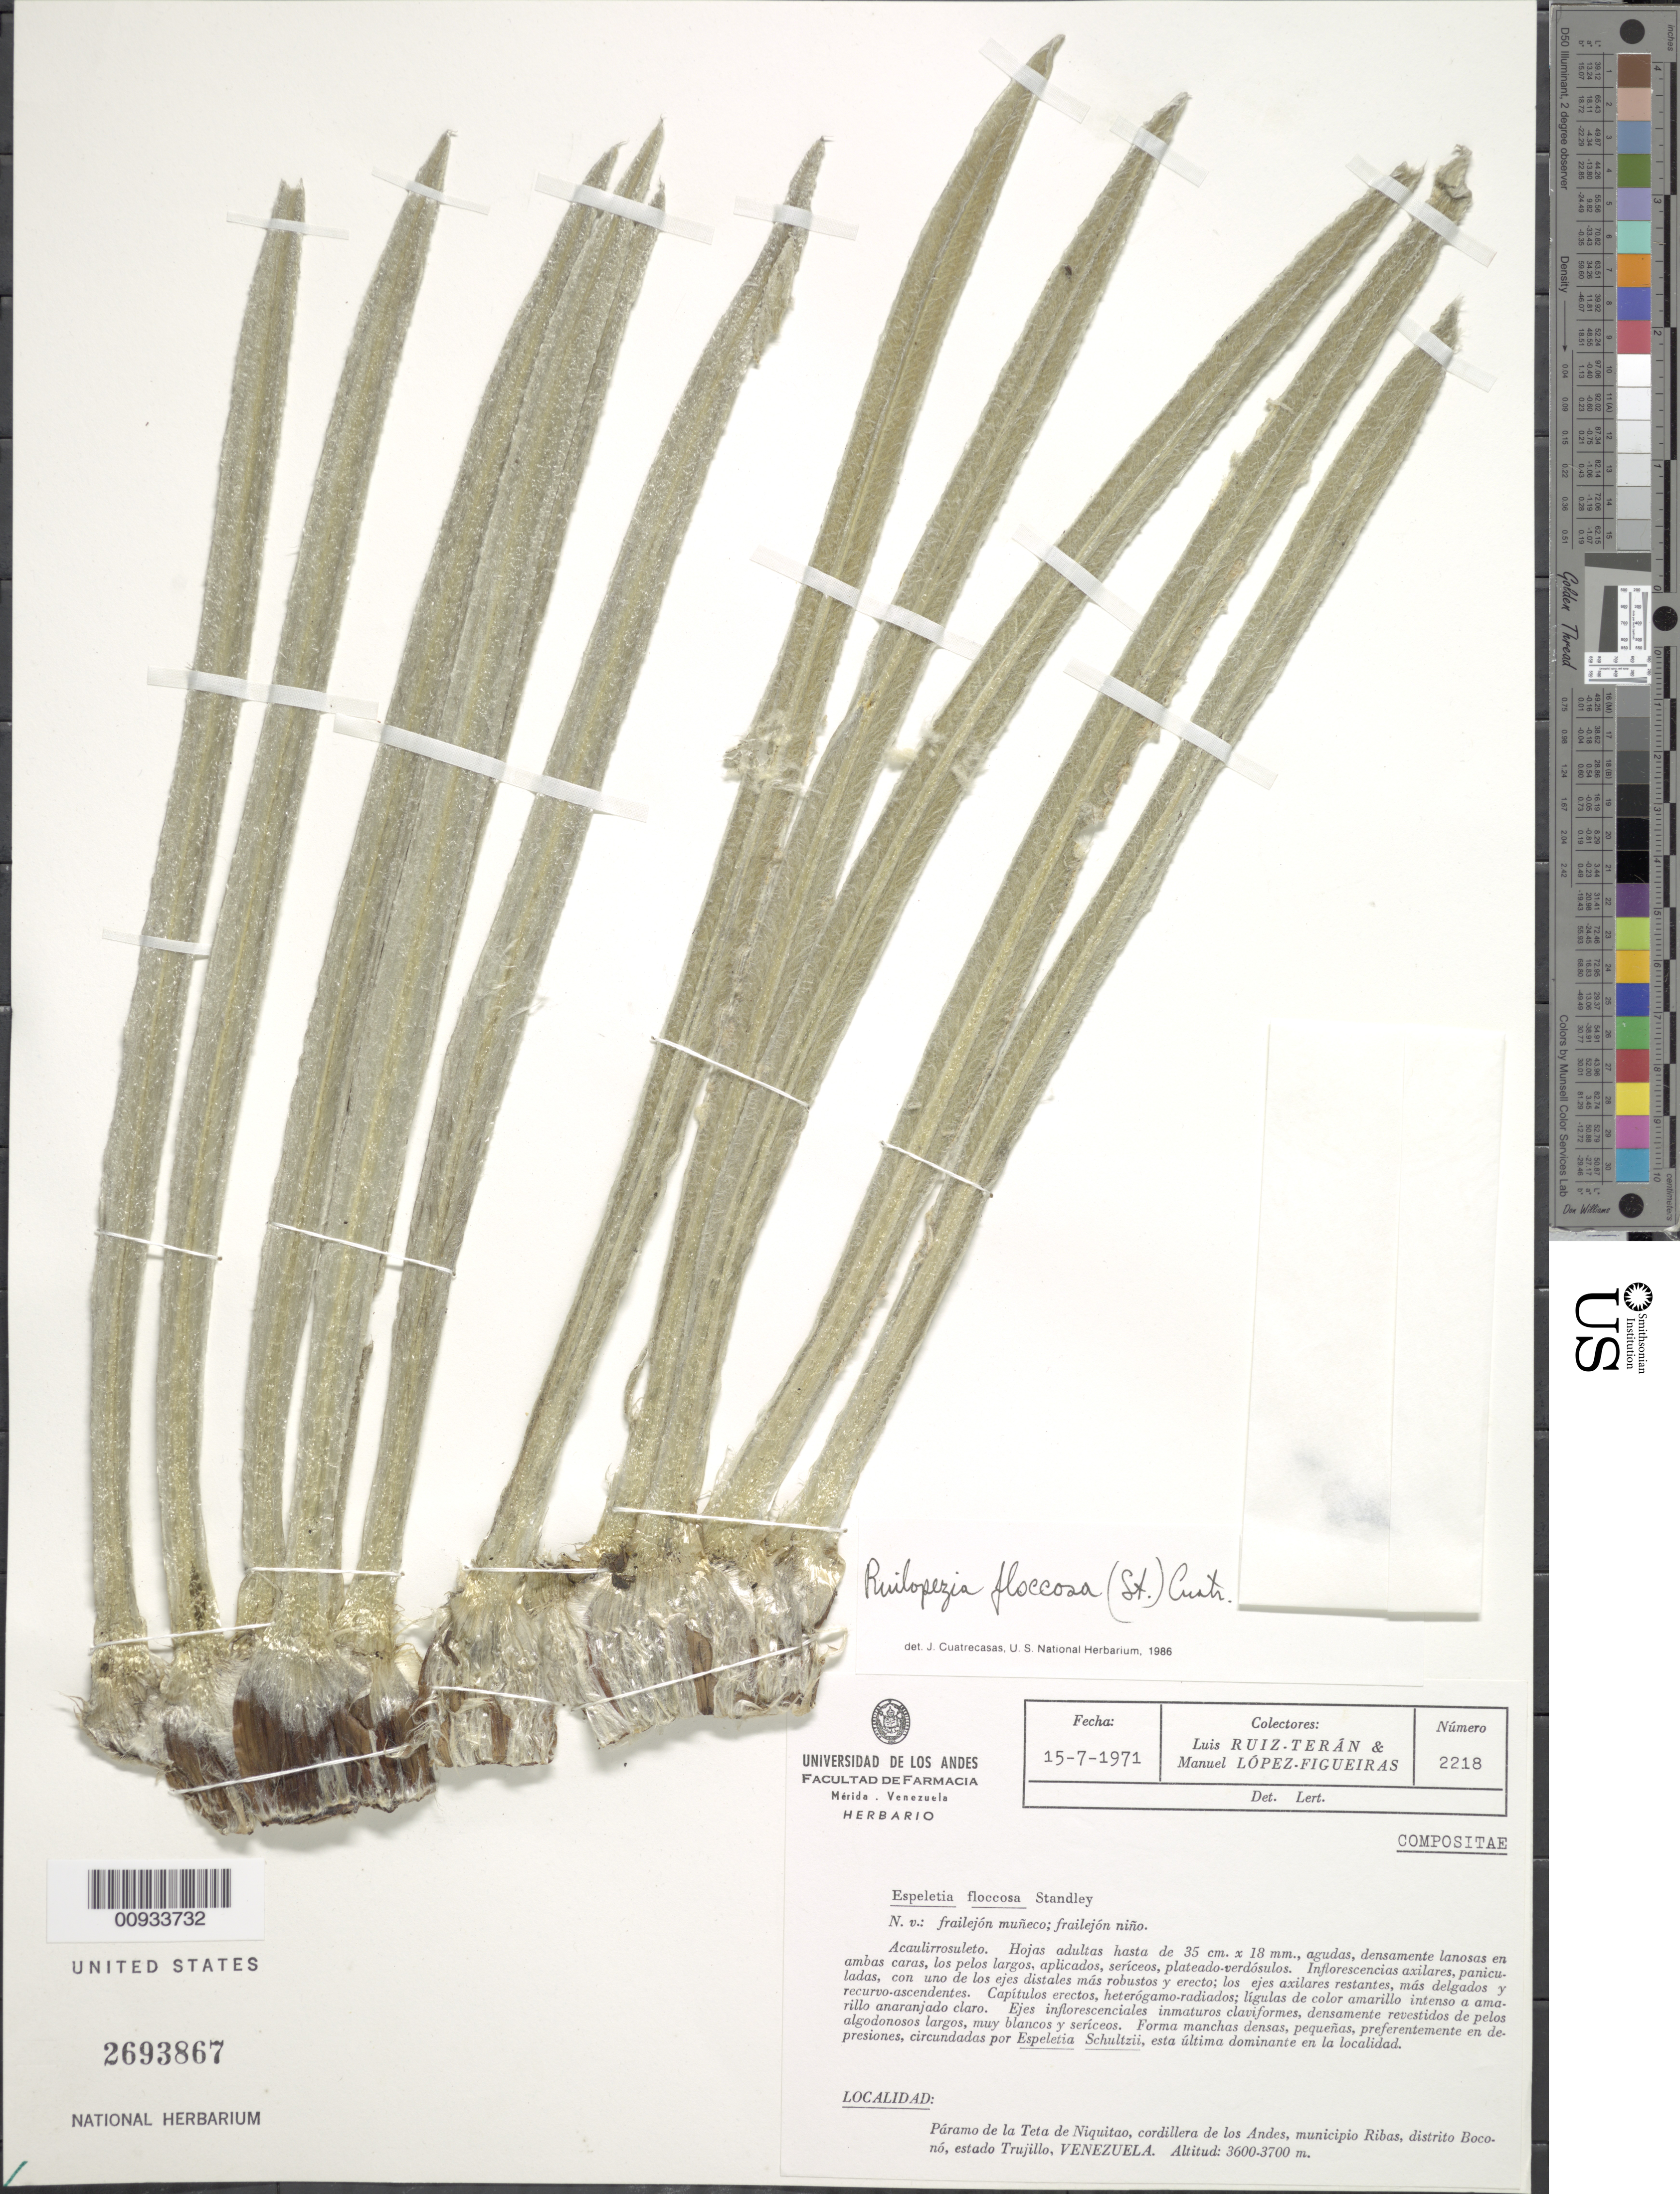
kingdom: Plantae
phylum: Tracheophyta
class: Magnoliopsida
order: Asterales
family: Asteraceae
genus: Ruilopezia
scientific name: Ruilopezia floccosa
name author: (Standl.) Cuatrec.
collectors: L. Teran & M. López Figueiras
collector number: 2218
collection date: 1971-07-15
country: Venezuela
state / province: Trujillo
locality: Paramo de la Teta de Niquitao, Cordillera de Los Andes, Municipio Ribas, Distrito Bocono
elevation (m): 3600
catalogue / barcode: US 2693867